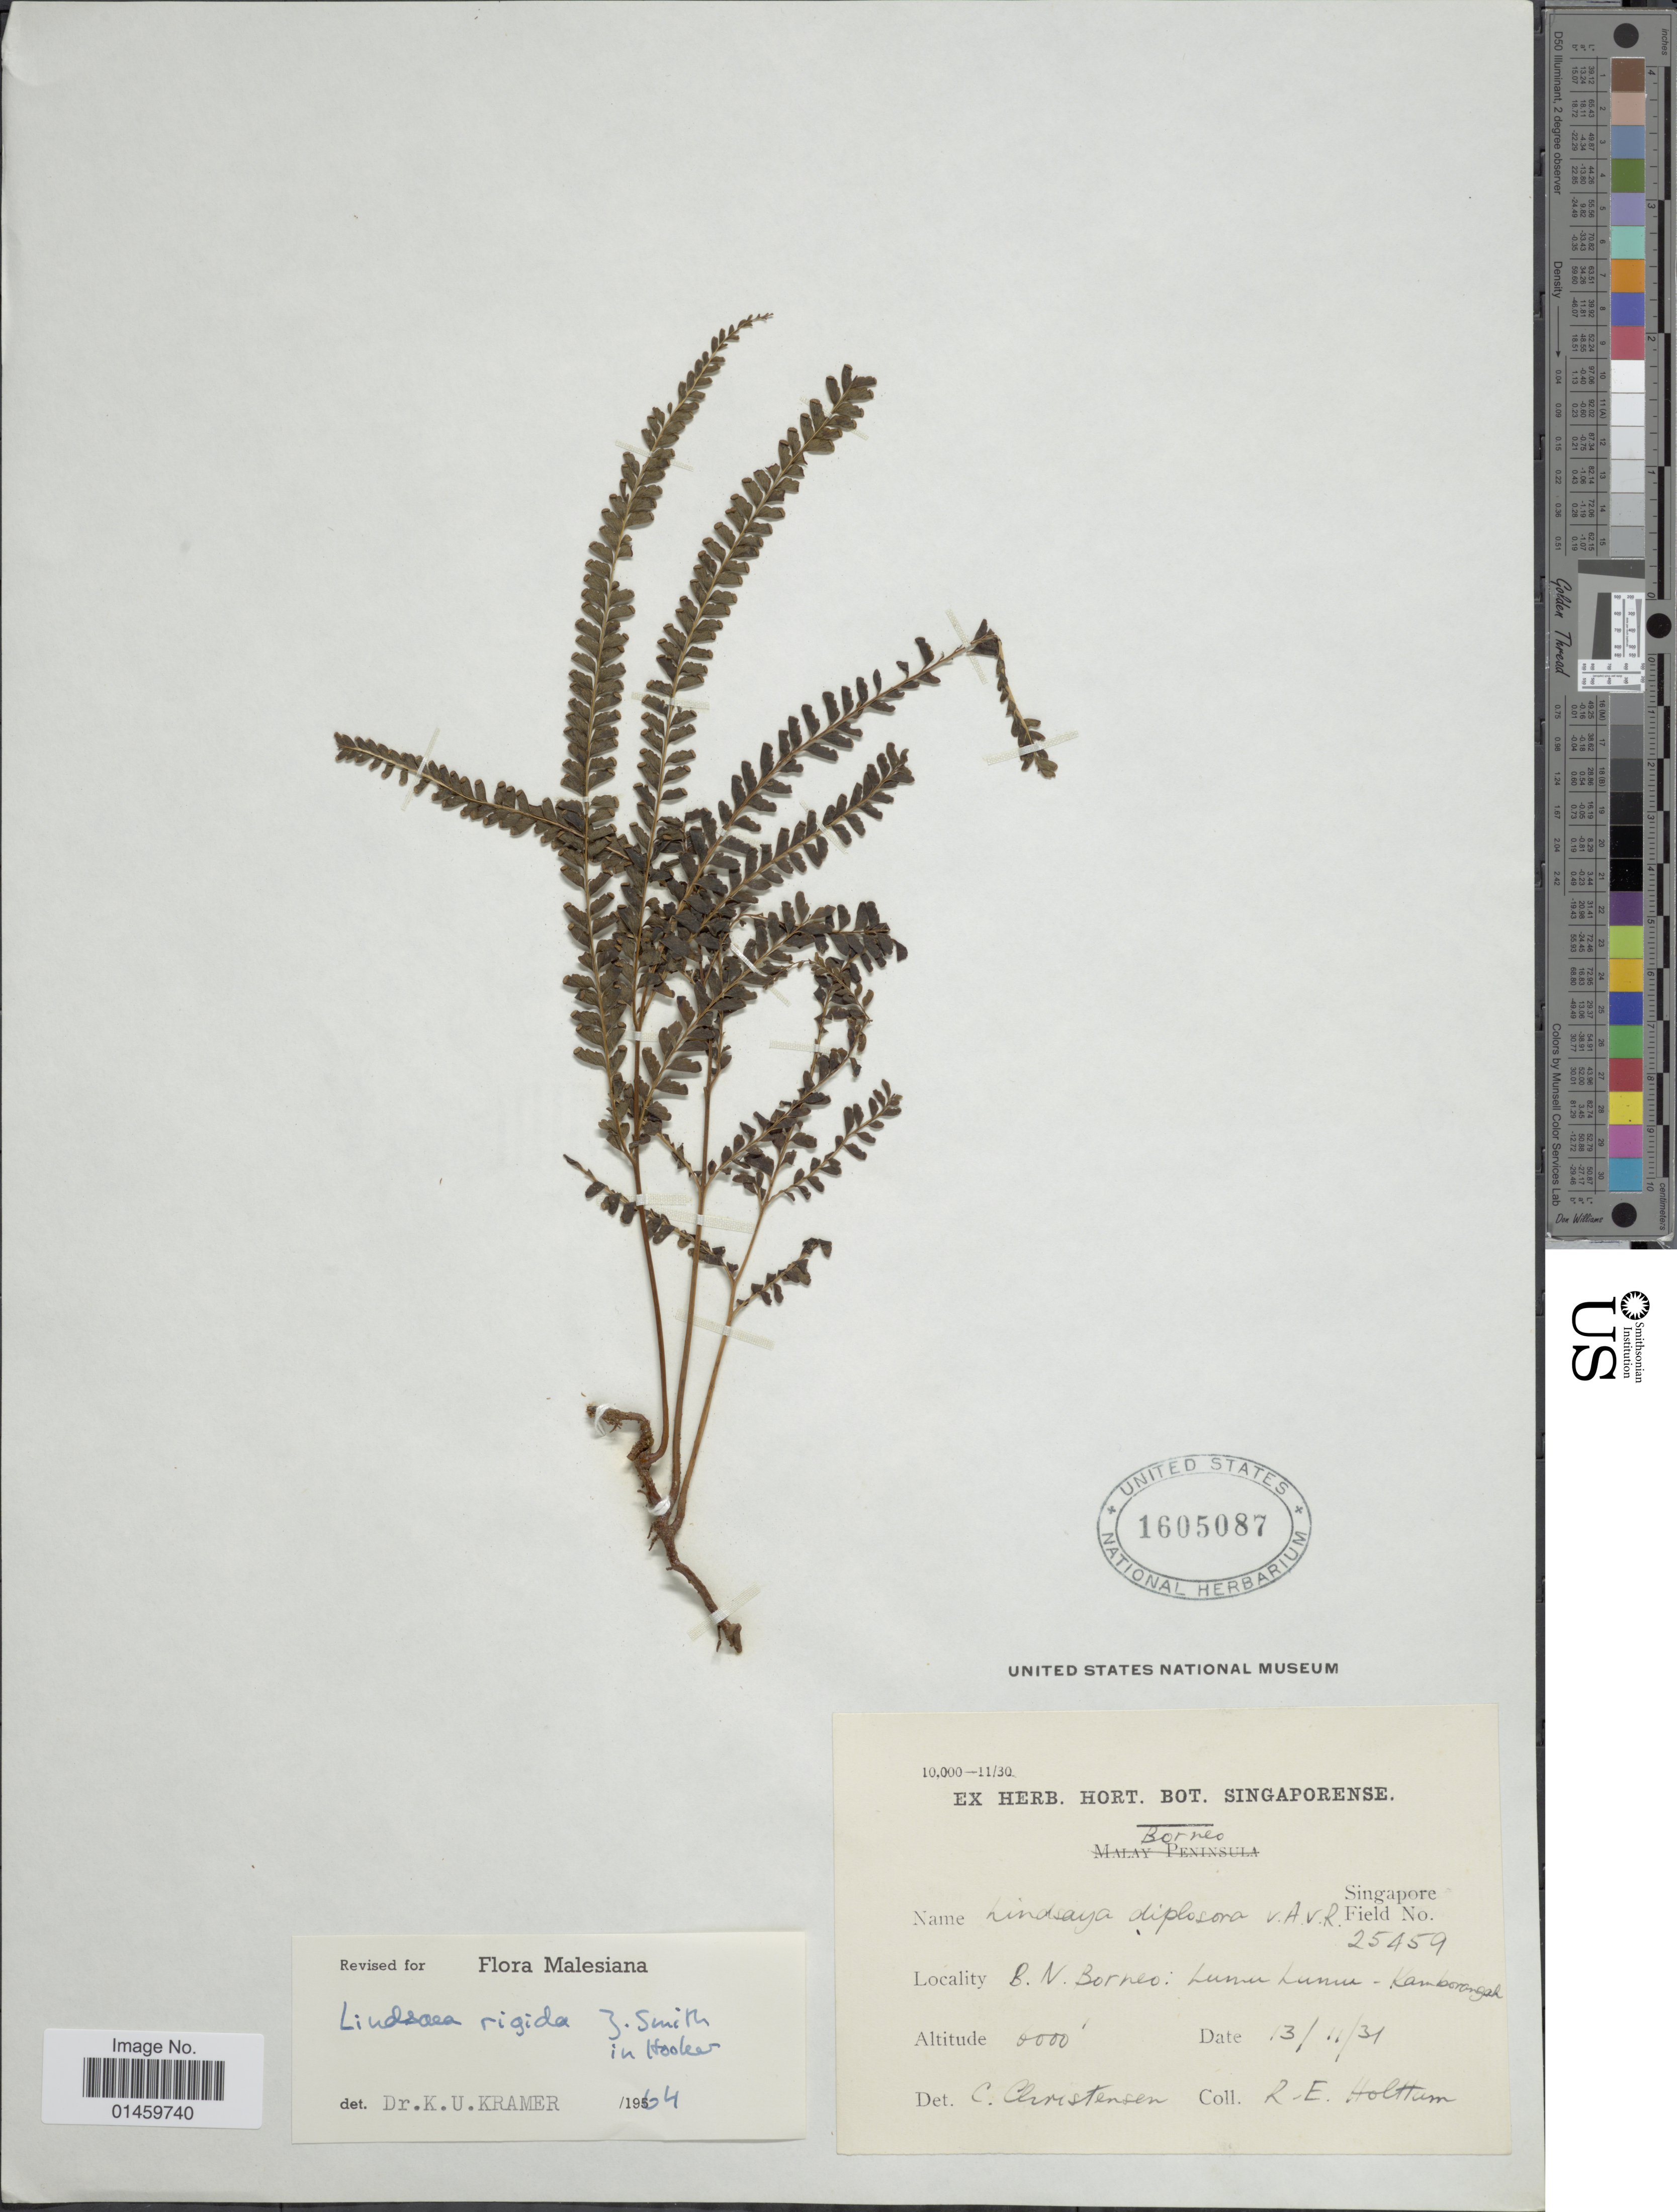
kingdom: Plantae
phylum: Tracheophyta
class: Polypodiopsida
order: Polypodiales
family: Lindsaeaceae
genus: Lindsaea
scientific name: Lindsaea rigida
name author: J. Sm.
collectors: R. E. Holttum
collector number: Singapore Field 25459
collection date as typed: Transcribed d/m/y: 13/11/31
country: Malaysia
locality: B. N. Borneo: Lunun Lunun - Kamoerangah. [interpreted]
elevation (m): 1829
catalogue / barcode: US 1605087